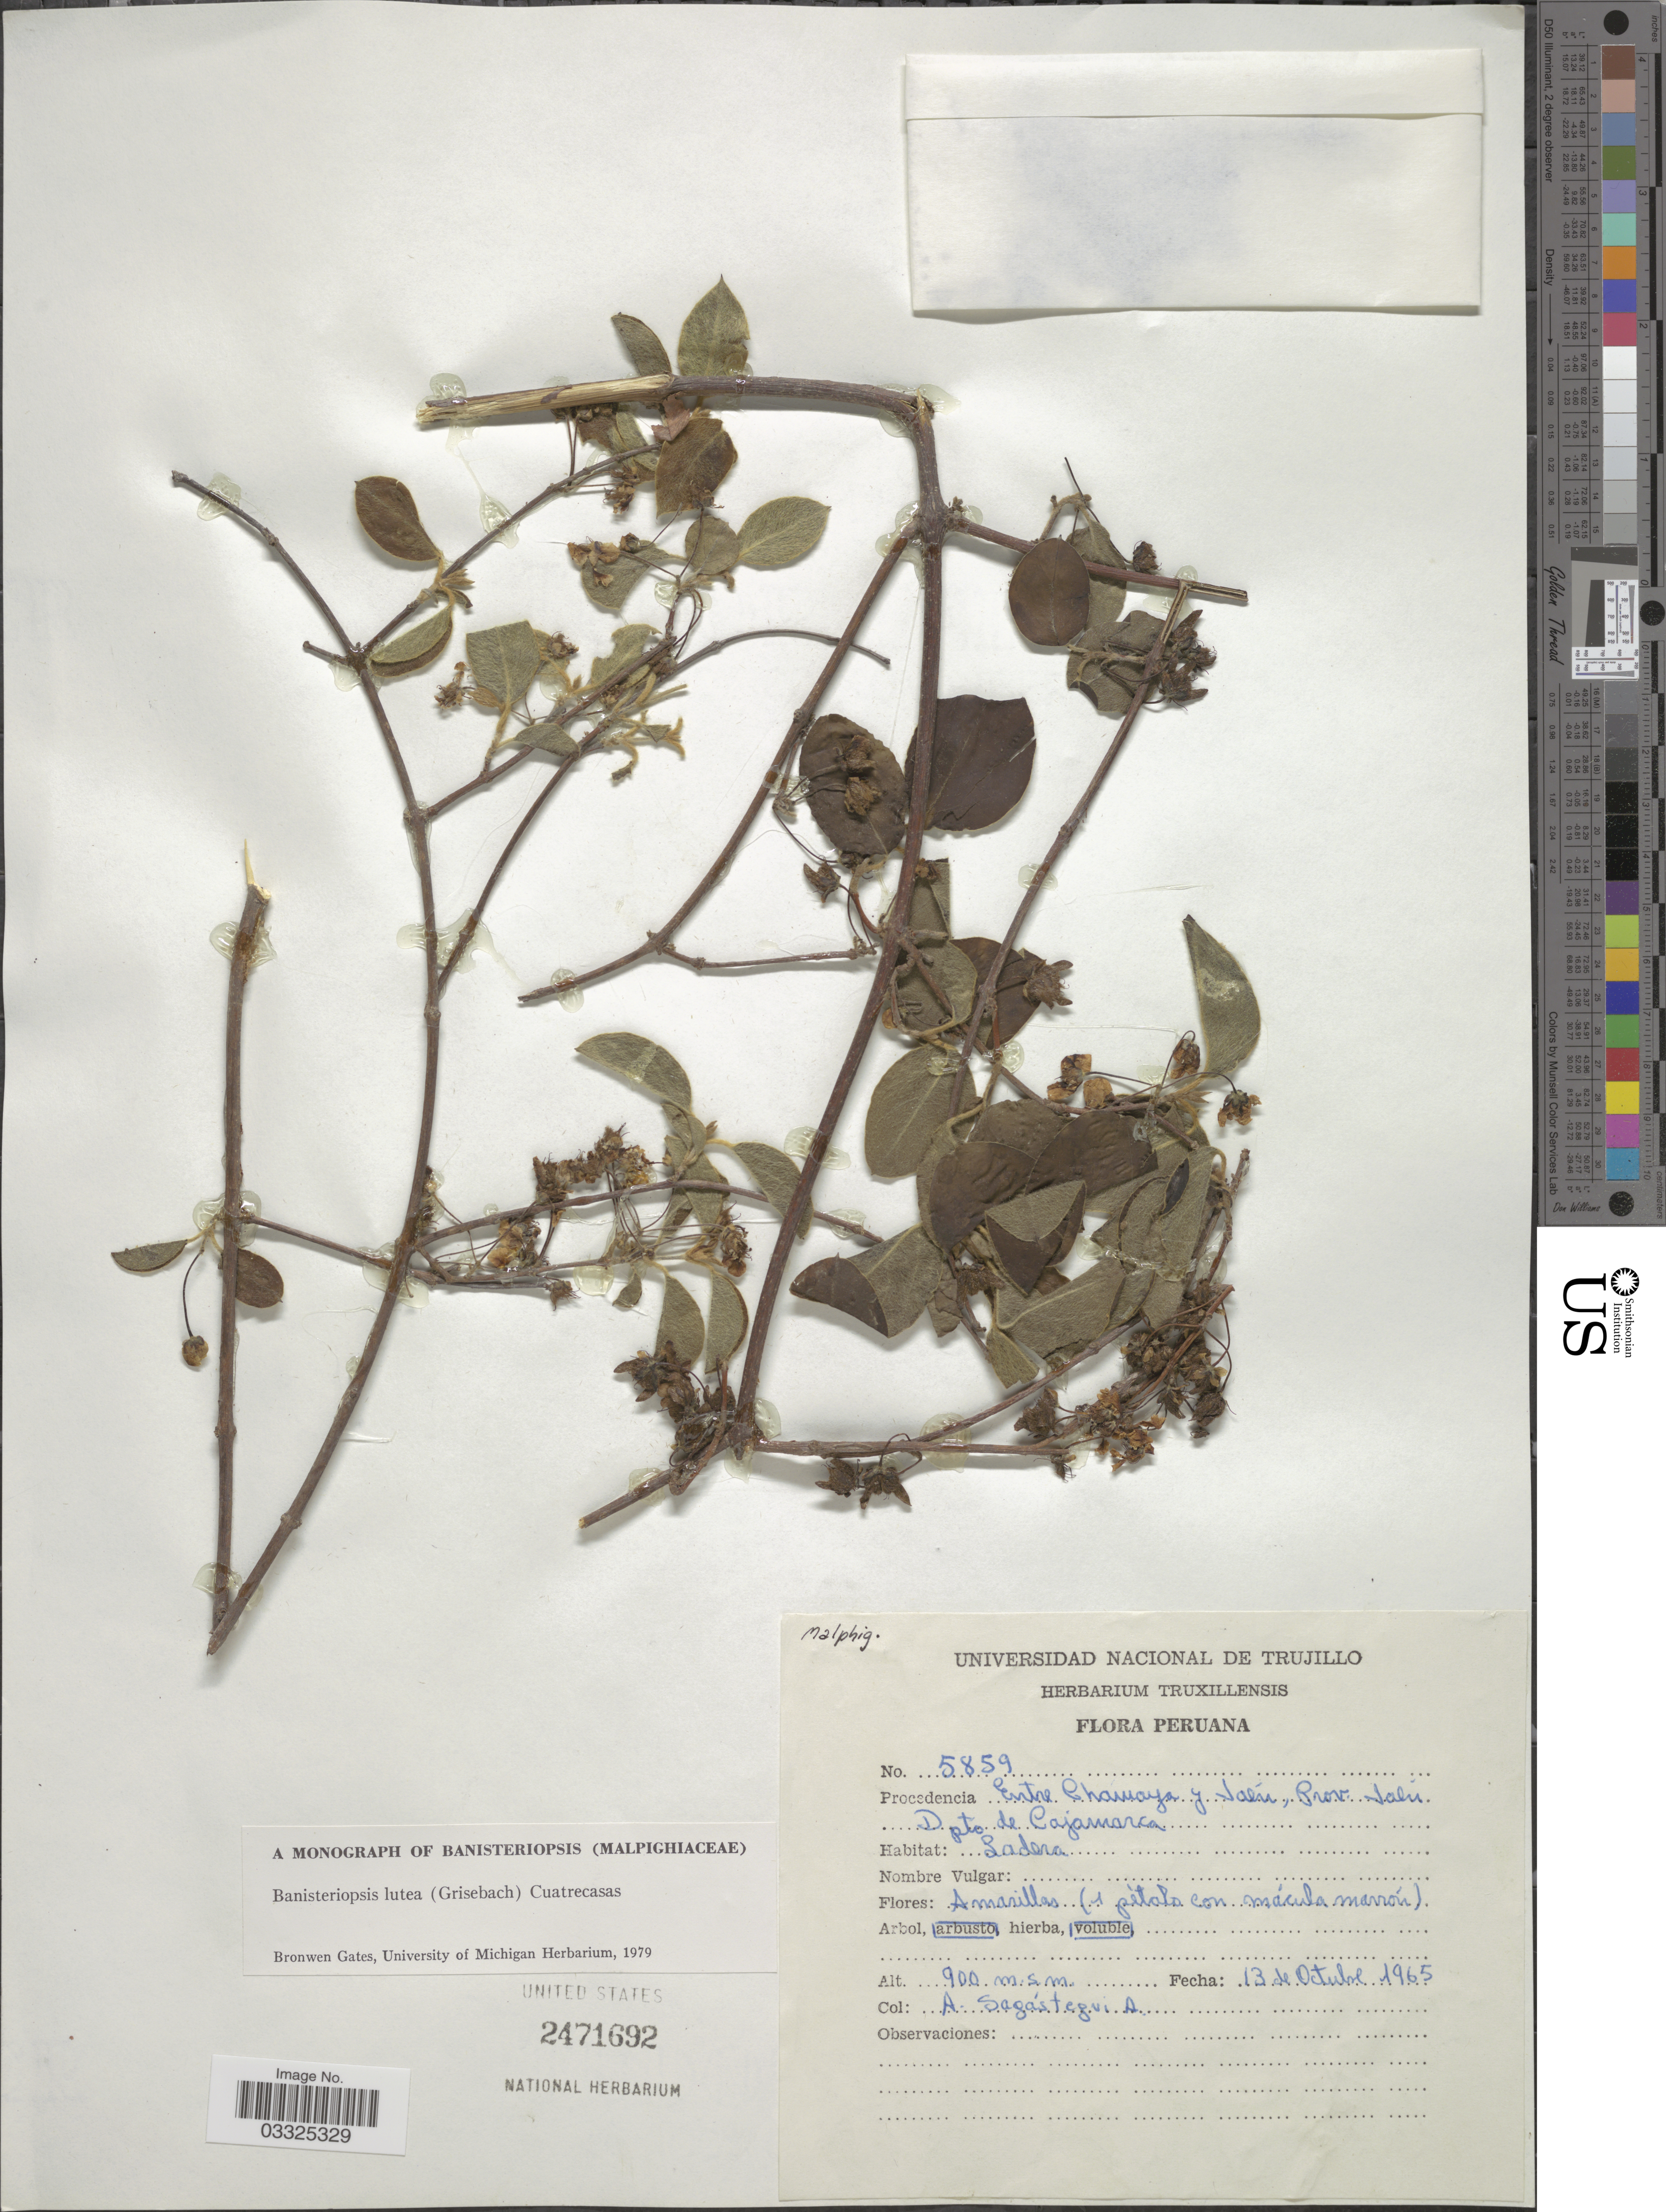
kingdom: Plantae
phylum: Tracheophyta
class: Magnoliopsida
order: Malpighiales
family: Malpighiaceae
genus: Banisteriopsis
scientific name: Banisteriopsis lutea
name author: (Griseb.) Cuatrec.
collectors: A. Sagástegui A.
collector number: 5859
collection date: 1965-10-13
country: Peru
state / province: Cajamarca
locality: Procedencia Entre Chamaya y Jaén, Prov. Jaen, Dpto de Cajamarca.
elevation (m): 900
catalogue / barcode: US 2471692